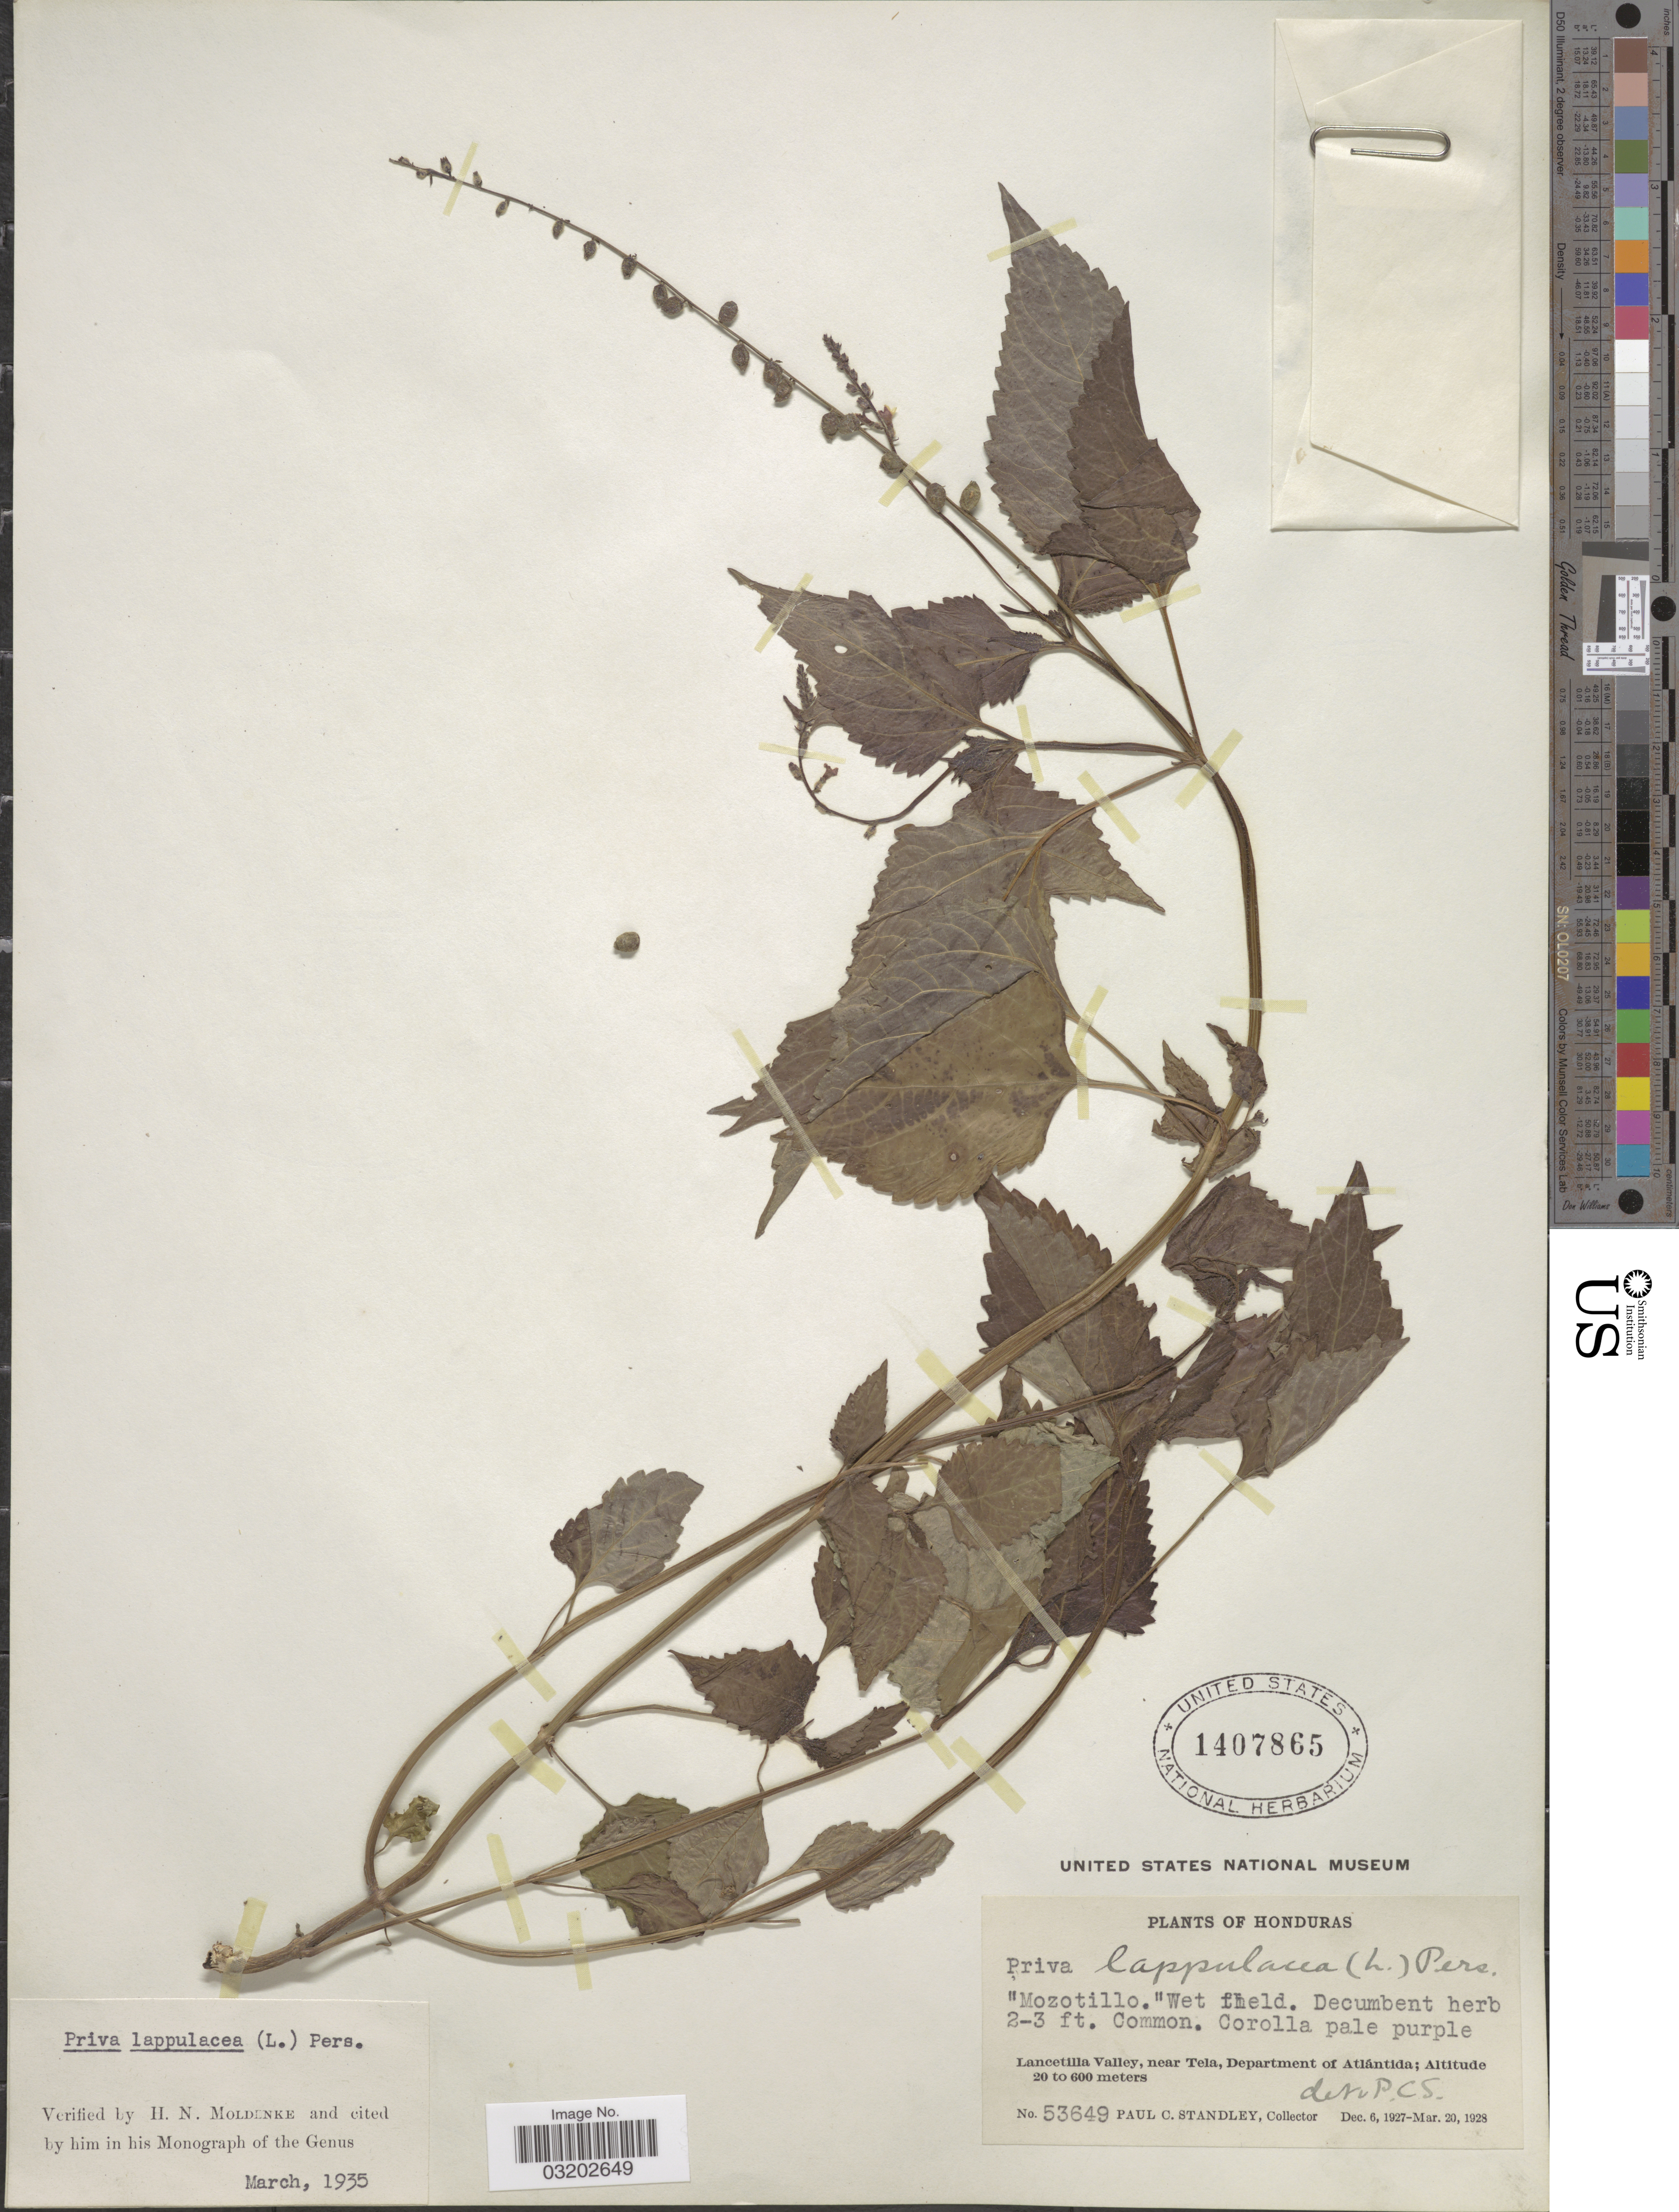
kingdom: Plantae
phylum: Tracheophyta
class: Magnoliopsida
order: Lamiales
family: Verbenaceae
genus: Priva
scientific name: Priva lappulacea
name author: (L.) Pers.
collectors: P. C. Standley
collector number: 53649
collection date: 1927-12-06/1928-03-20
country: Honduras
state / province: Atlántida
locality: Lancetilla Valley, near Tela, Department of Atlántida.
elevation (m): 20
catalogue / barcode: US 1407865